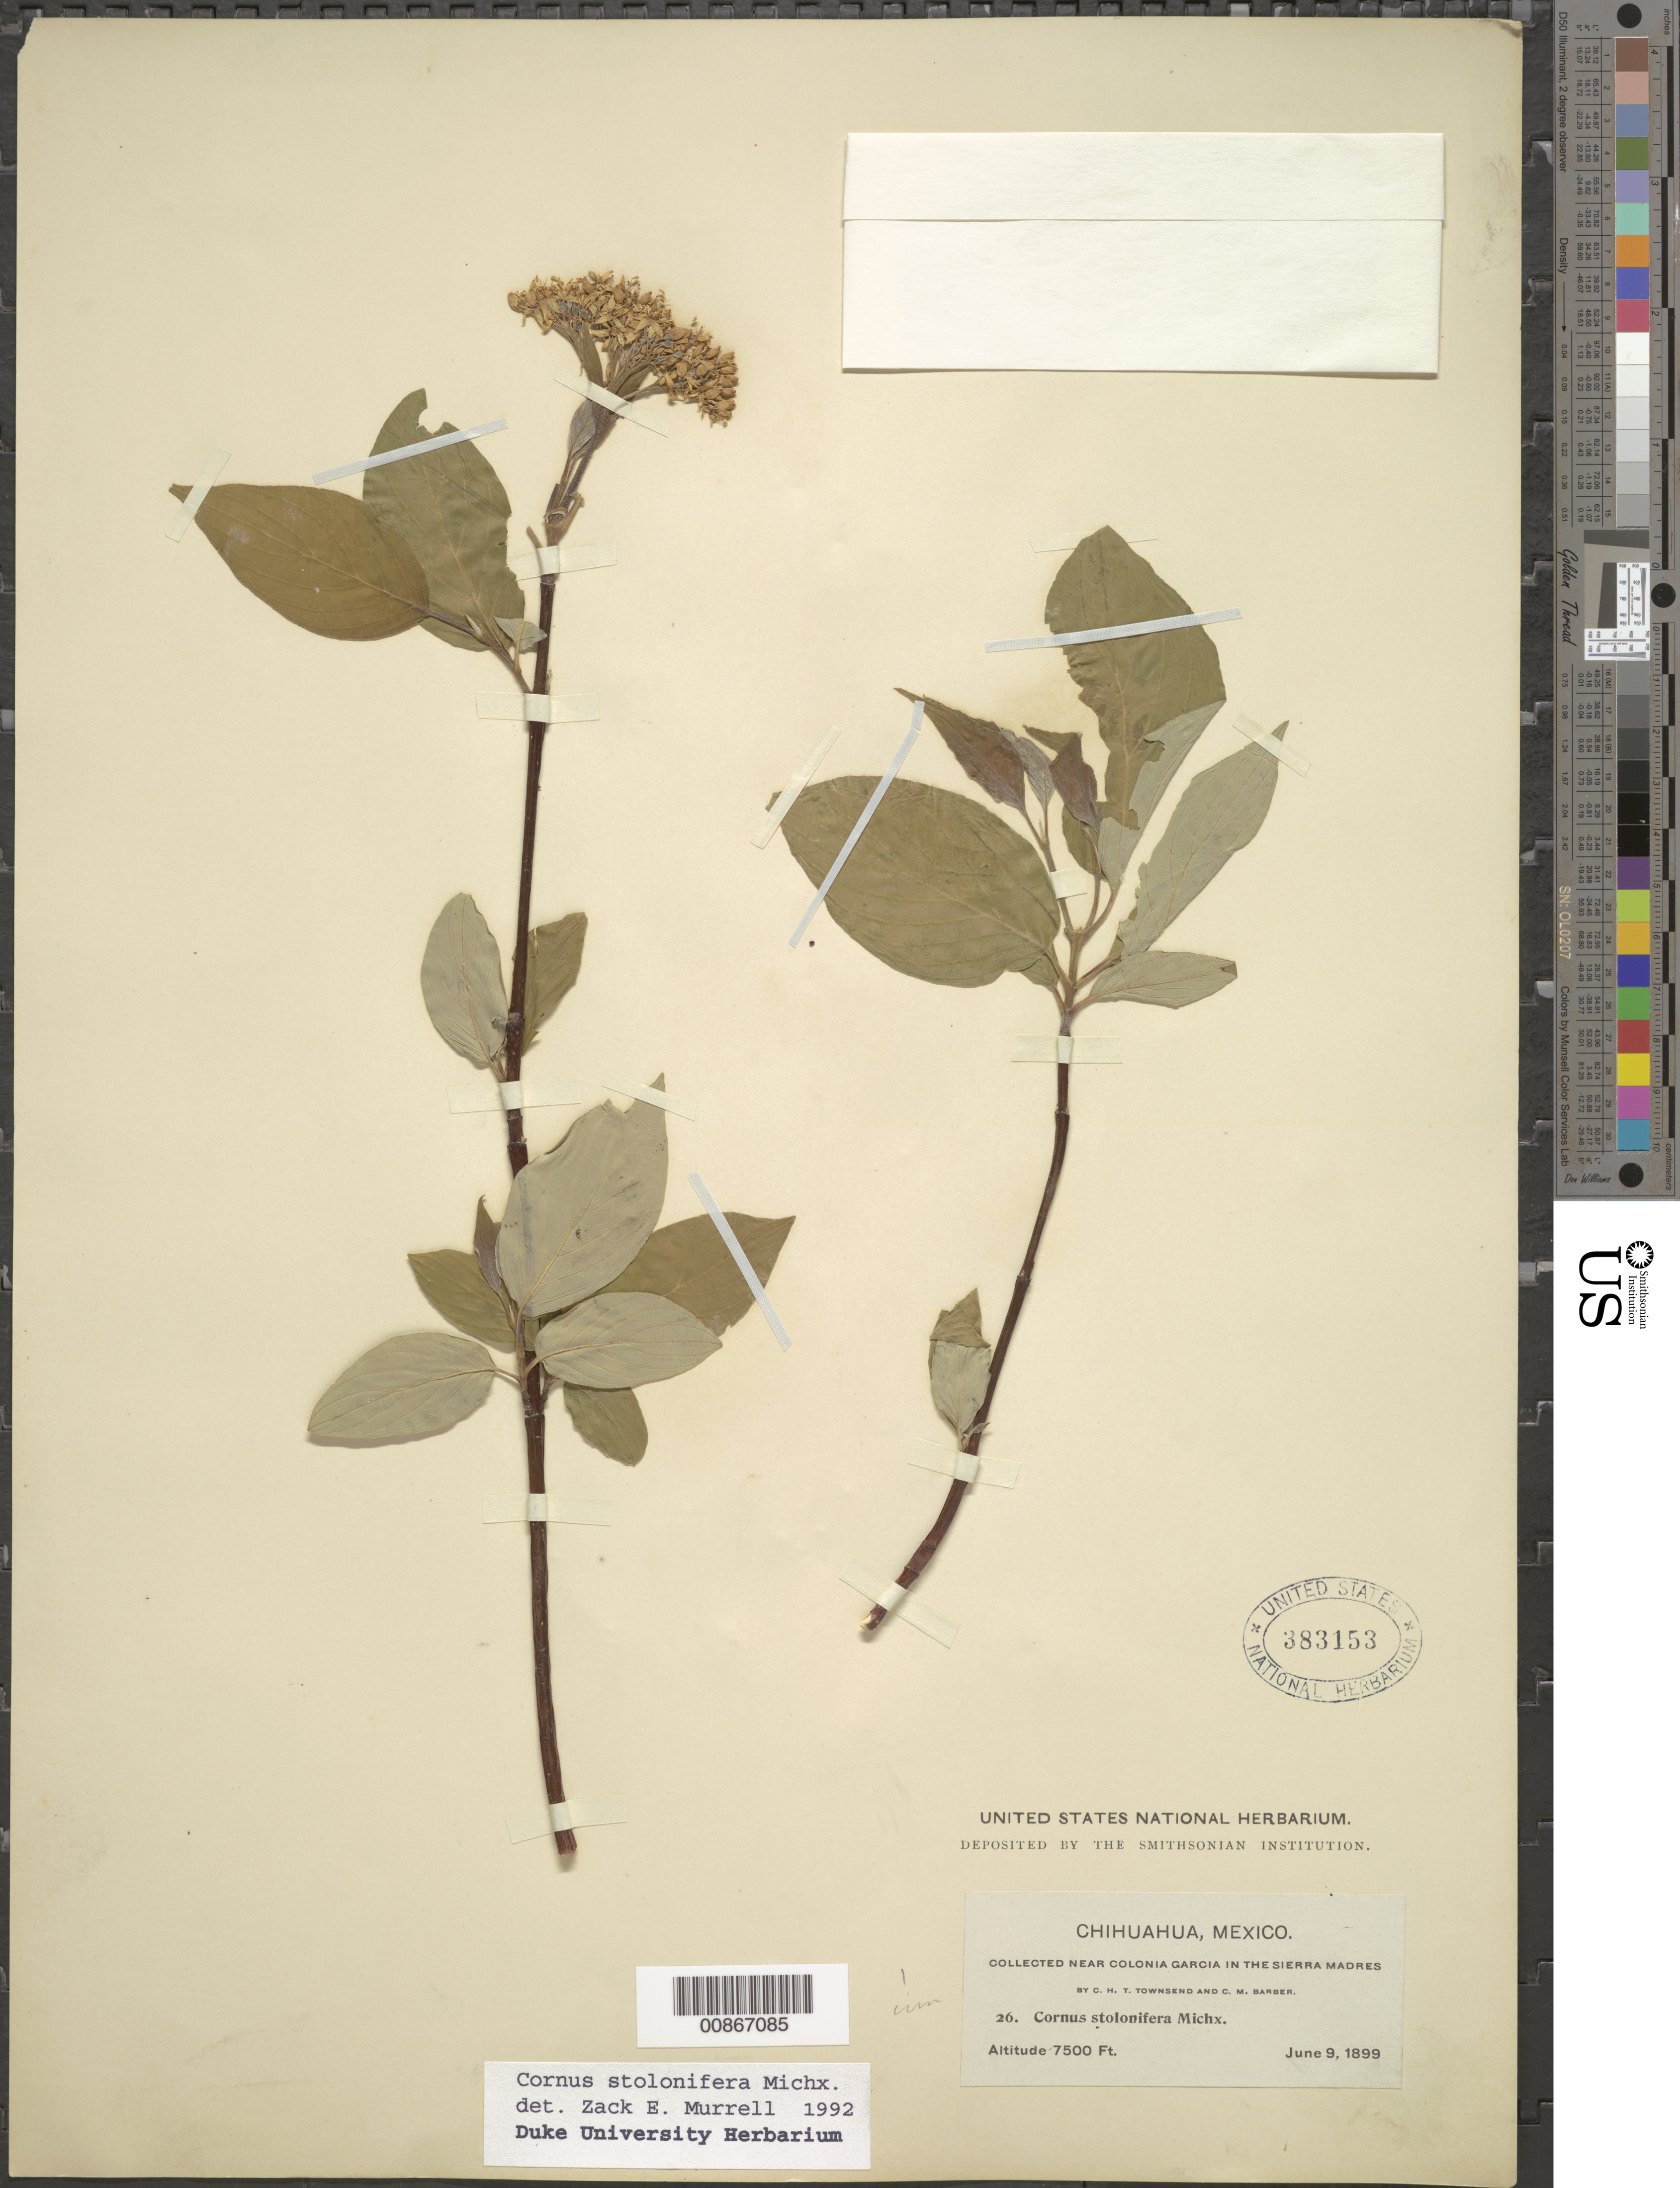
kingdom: Plantae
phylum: Tracheophyta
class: Magnoliopsida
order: Cornales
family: Cornaceae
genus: Cornus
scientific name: Cornus stolonifera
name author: Michx.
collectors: C. H. T. Townsend & C. Barber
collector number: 26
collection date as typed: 09 Jun 1899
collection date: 1899-06-09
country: Mexico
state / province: Chihuahua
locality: Near Colonia García in the Sierra Madre, Chihuahua.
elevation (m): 2286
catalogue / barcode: US 383153